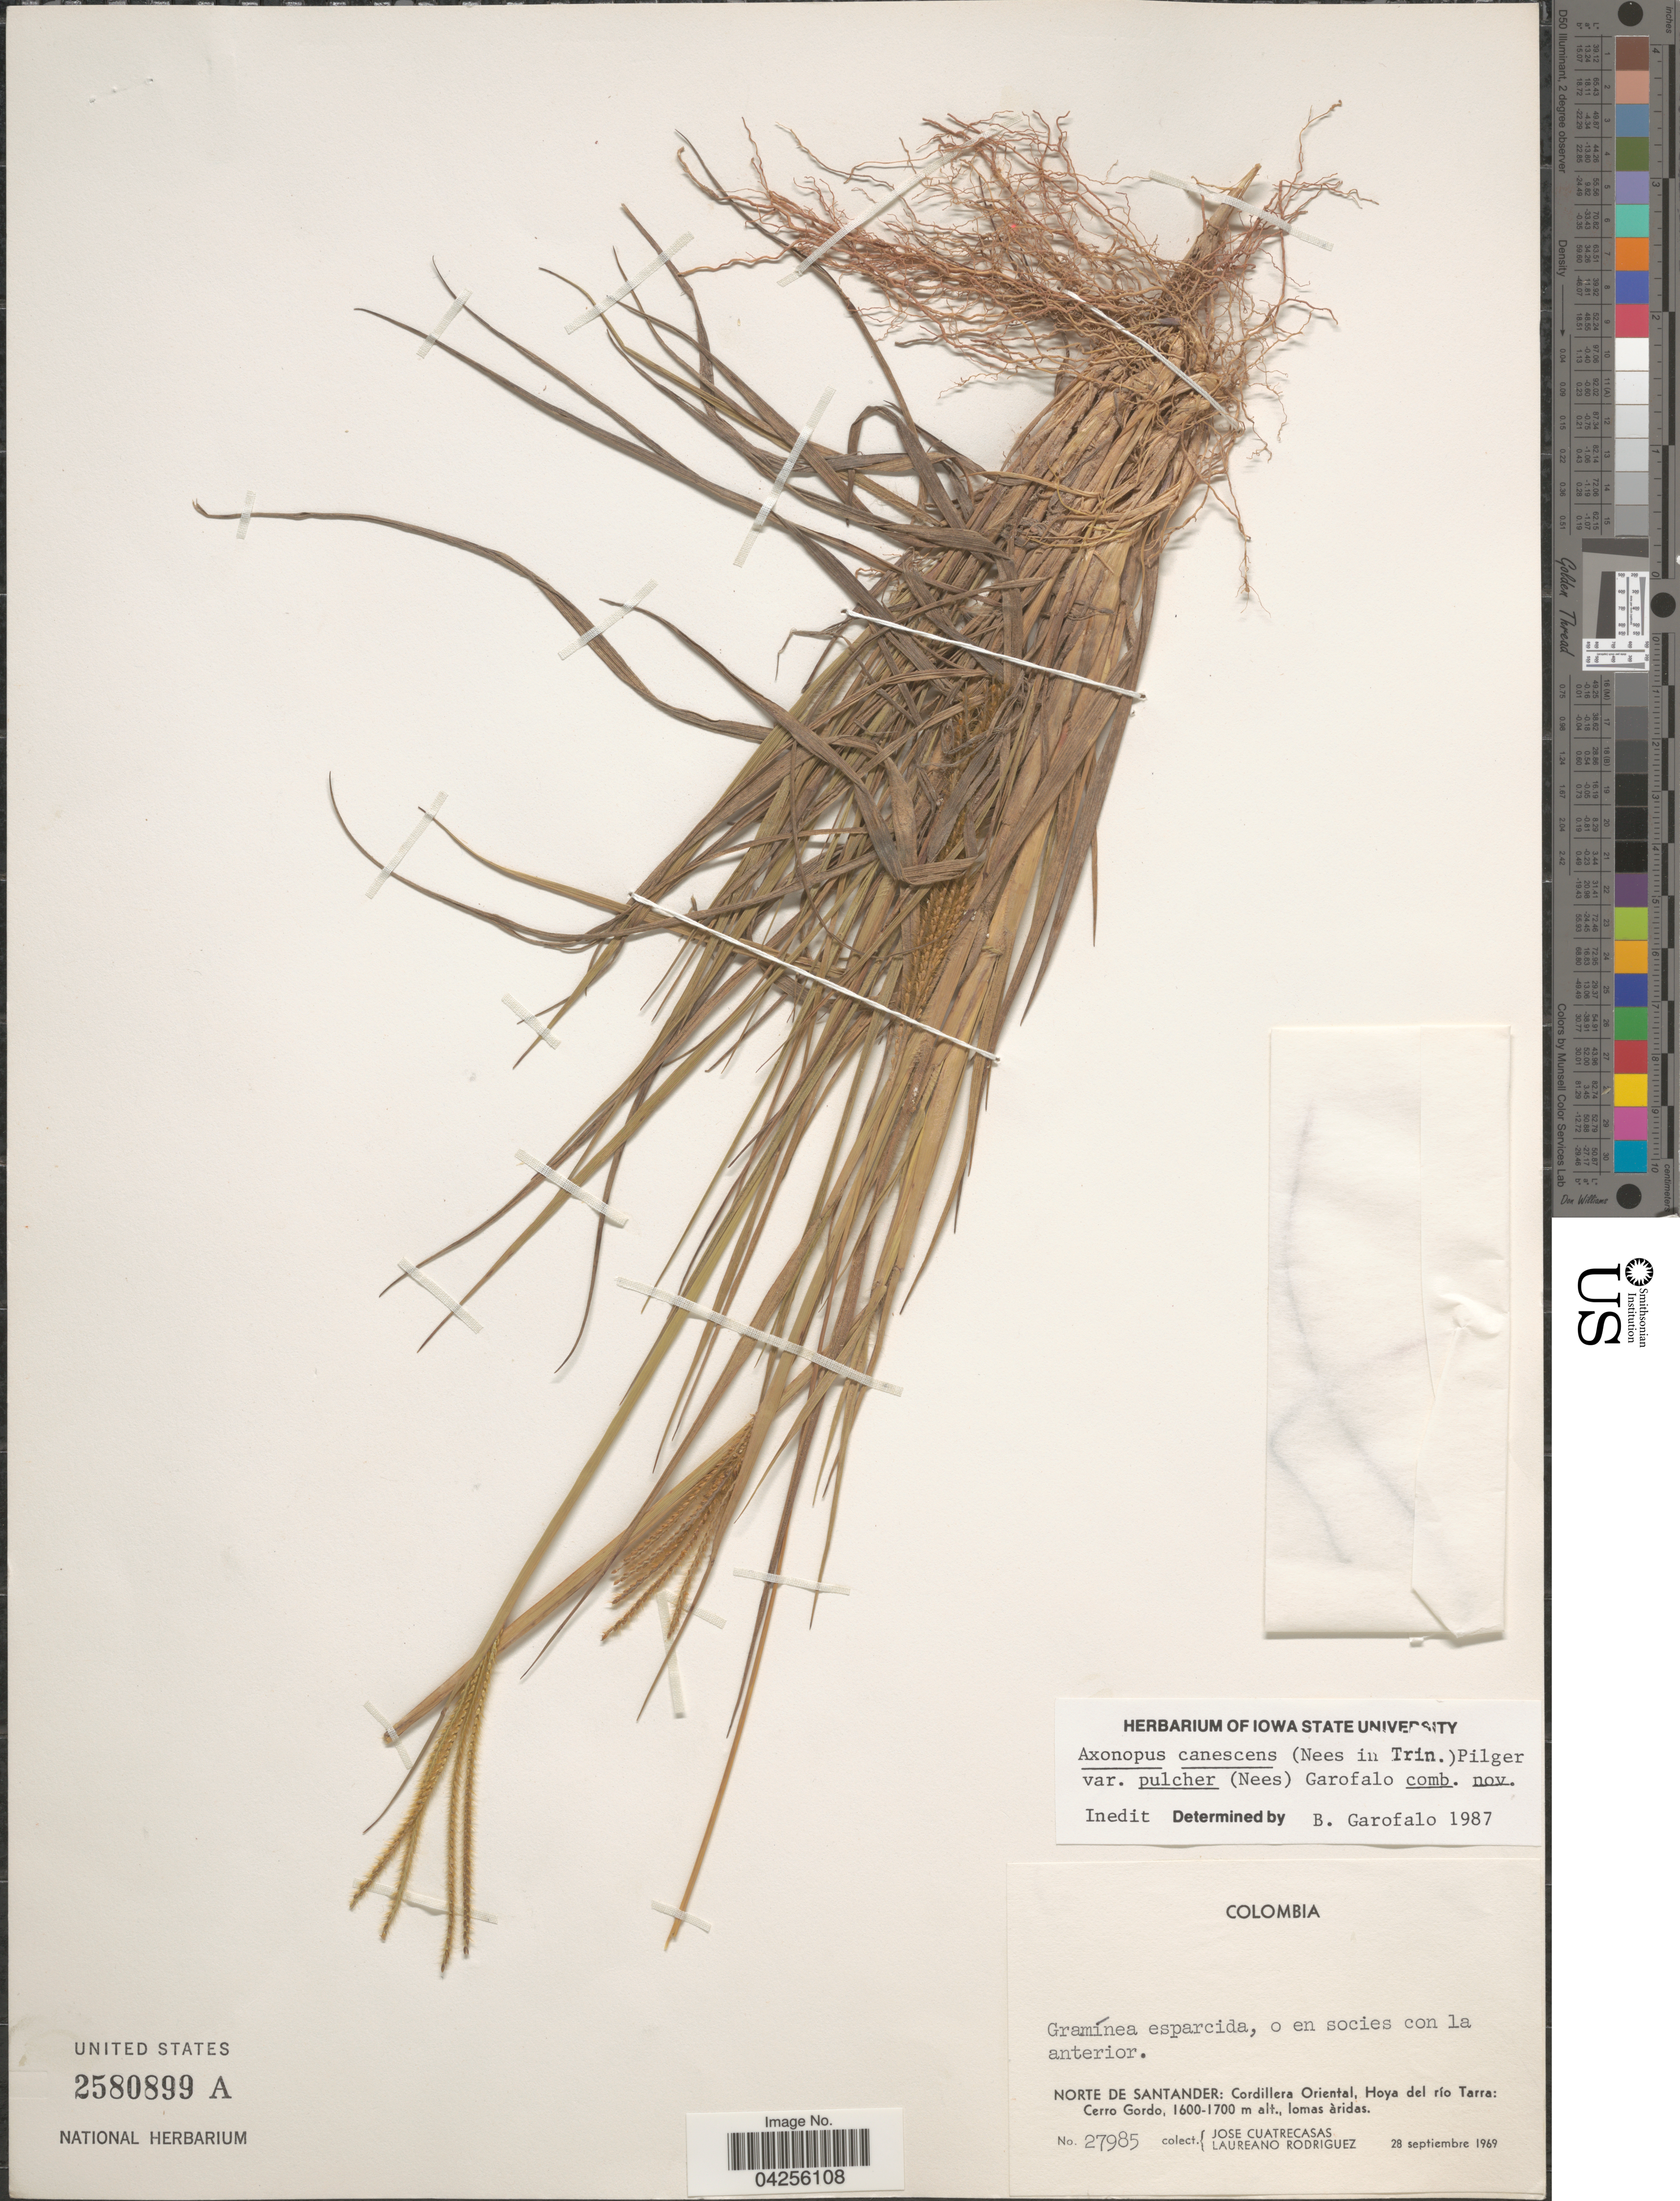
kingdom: Plantae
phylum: Tracheophyta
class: Liliopsida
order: Poales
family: Poaceae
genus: Axonopus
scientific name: Axonopus canescens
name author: (Nees ex Trin.) Pilg.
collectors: J. Cuatrecasas & L. Rodriguez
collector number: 27985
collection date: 1969-09-28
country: Colombia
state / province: Norte de Santander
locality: Cordillera Oriental, Hoya del río Tarra: Cerro Gordo.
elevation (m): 1600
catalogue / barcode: US 2580899A